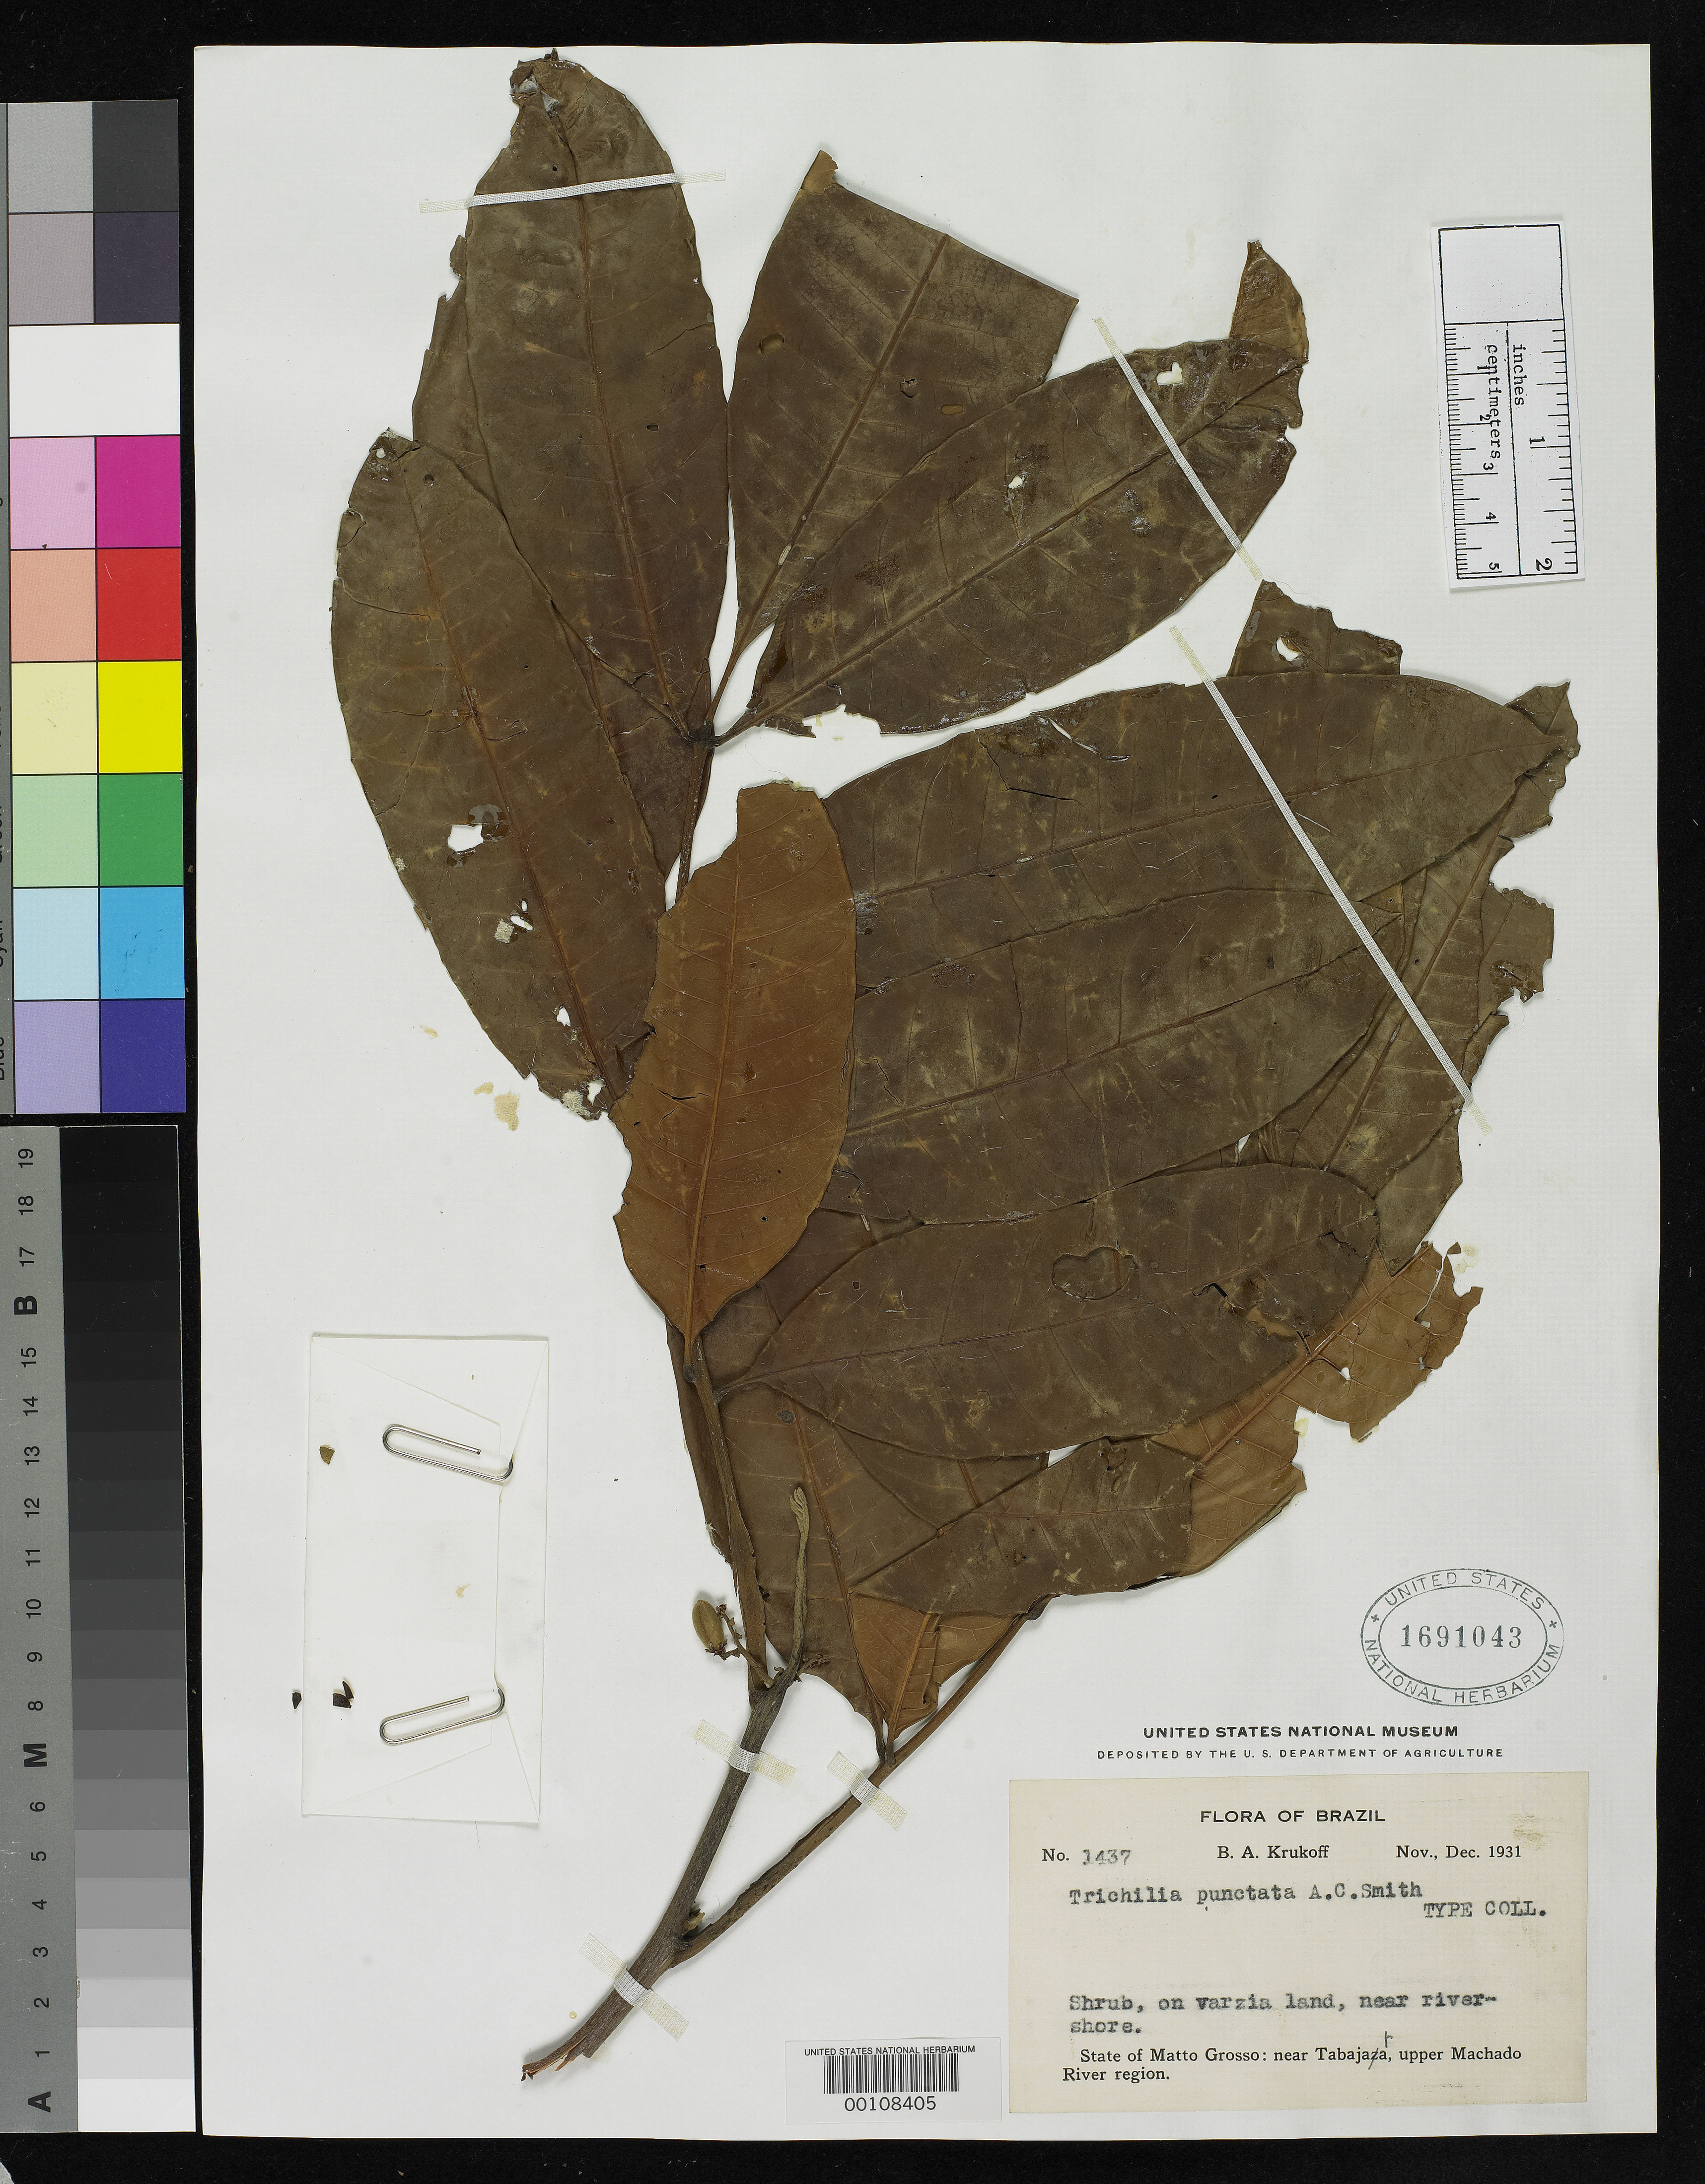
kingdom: Plantae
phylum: Tracheophyta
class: Magnoliopsida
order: Sapindales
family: Meliaceae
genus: Trichilia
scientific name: Trichilia punctata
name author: A.C. Sm.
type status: Isotype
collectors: B. A. Krukoff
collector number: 1437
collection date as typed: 24 Nov 1931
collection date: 1931-11-24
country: Brazil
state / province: Mato Grosso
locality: Tabajara, upper Machado River Region.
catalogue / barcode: US 1691043